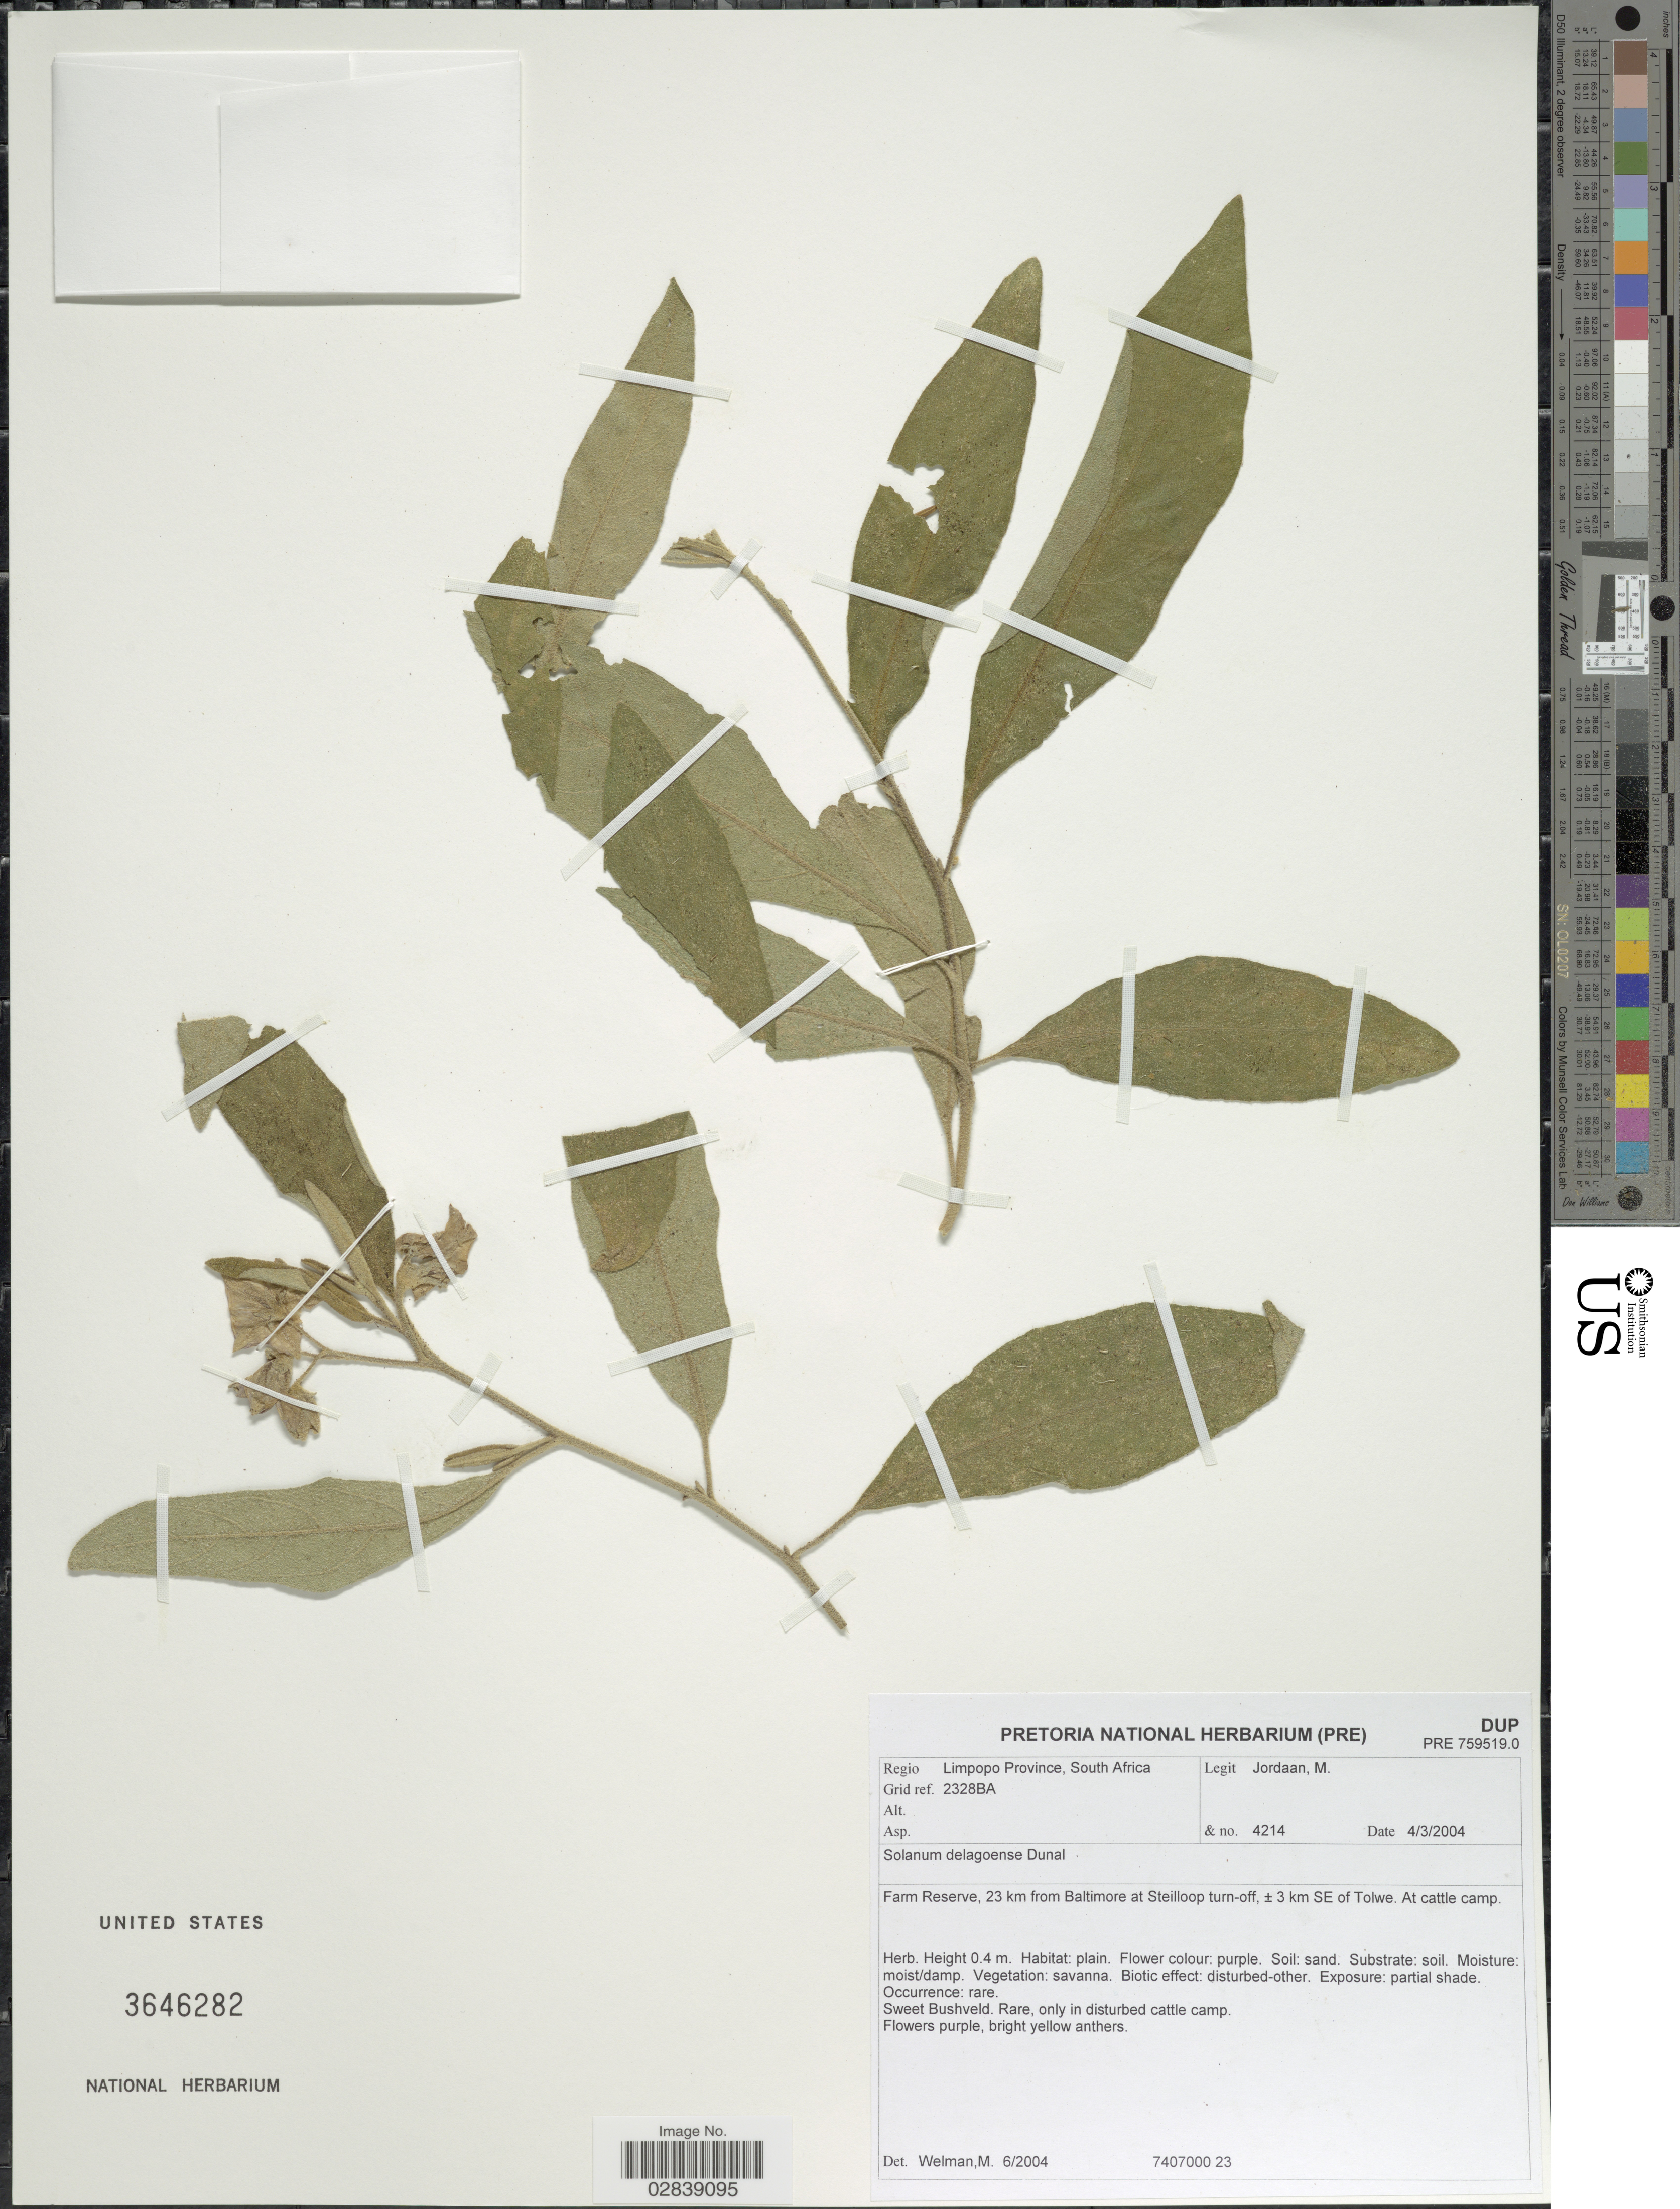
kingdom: Plantae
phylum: Tracheophyta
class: Magnoliopsida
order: Solanales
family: Solanaceae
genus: Solanum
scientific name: Solanum delagoense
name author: Dunal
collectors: M. Jordaan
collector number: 4214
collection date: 2004-03-04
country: South Africa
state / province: Limpopo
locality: Regio Limpopo Province, Grid ref 2328BA. Farm Reserve, 23 km from Baltimore at Steilloop turn-off, ± 3 km SE of Tolwe. At cattle camp.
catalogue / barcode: US 3646282